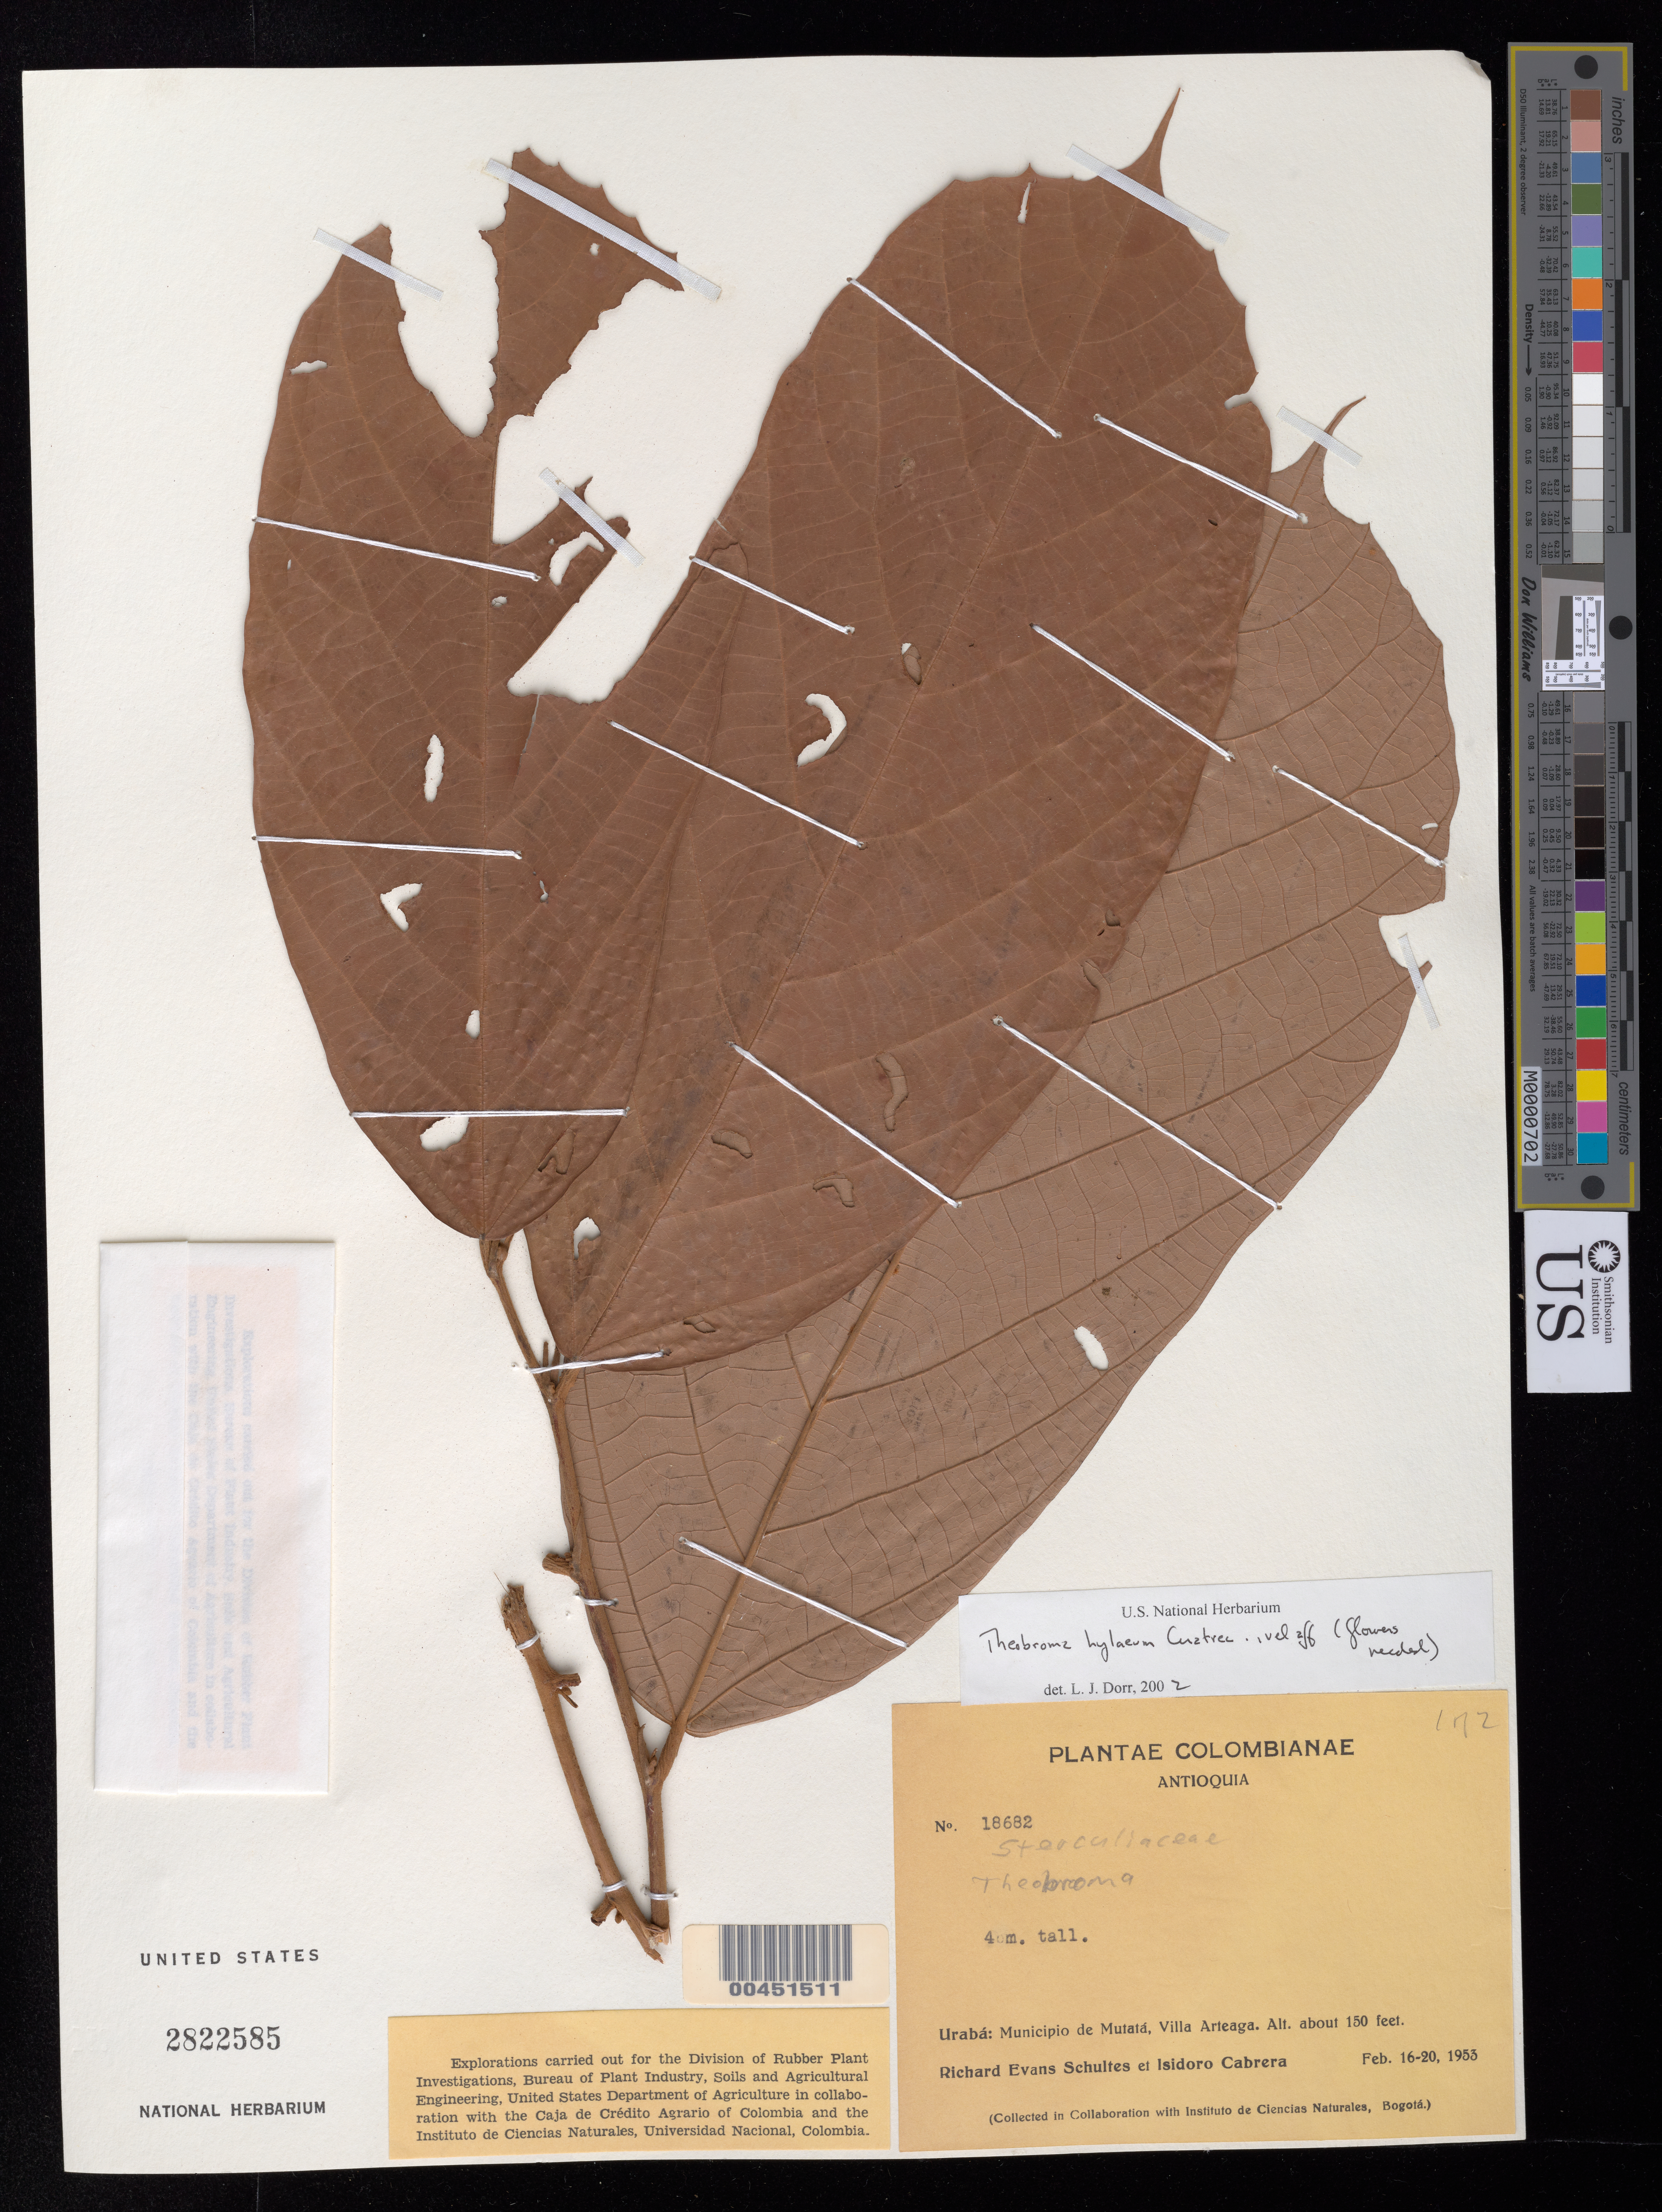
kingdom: Plantae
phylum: Tracheophyta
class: Magnoliopsida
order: Malvales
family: Malvaceae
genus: Theobroma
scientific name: Theobroma hylaeum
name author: Cuatrec.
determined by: Dorr, L. J., (BOT), Smithsonian Institution - National Museum of Natural History (UNITED STATES)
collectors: R. E. Schultes & I. Cabrera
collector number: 18682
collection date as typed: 16 Feb 1953 to 20 Feb 1953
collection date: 1953-02-16/1953-02-20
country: Colombia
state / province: Antioquia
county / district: Mutatá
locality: Villa Arteaga, Urabá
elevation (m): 46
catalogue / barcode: US 2822585